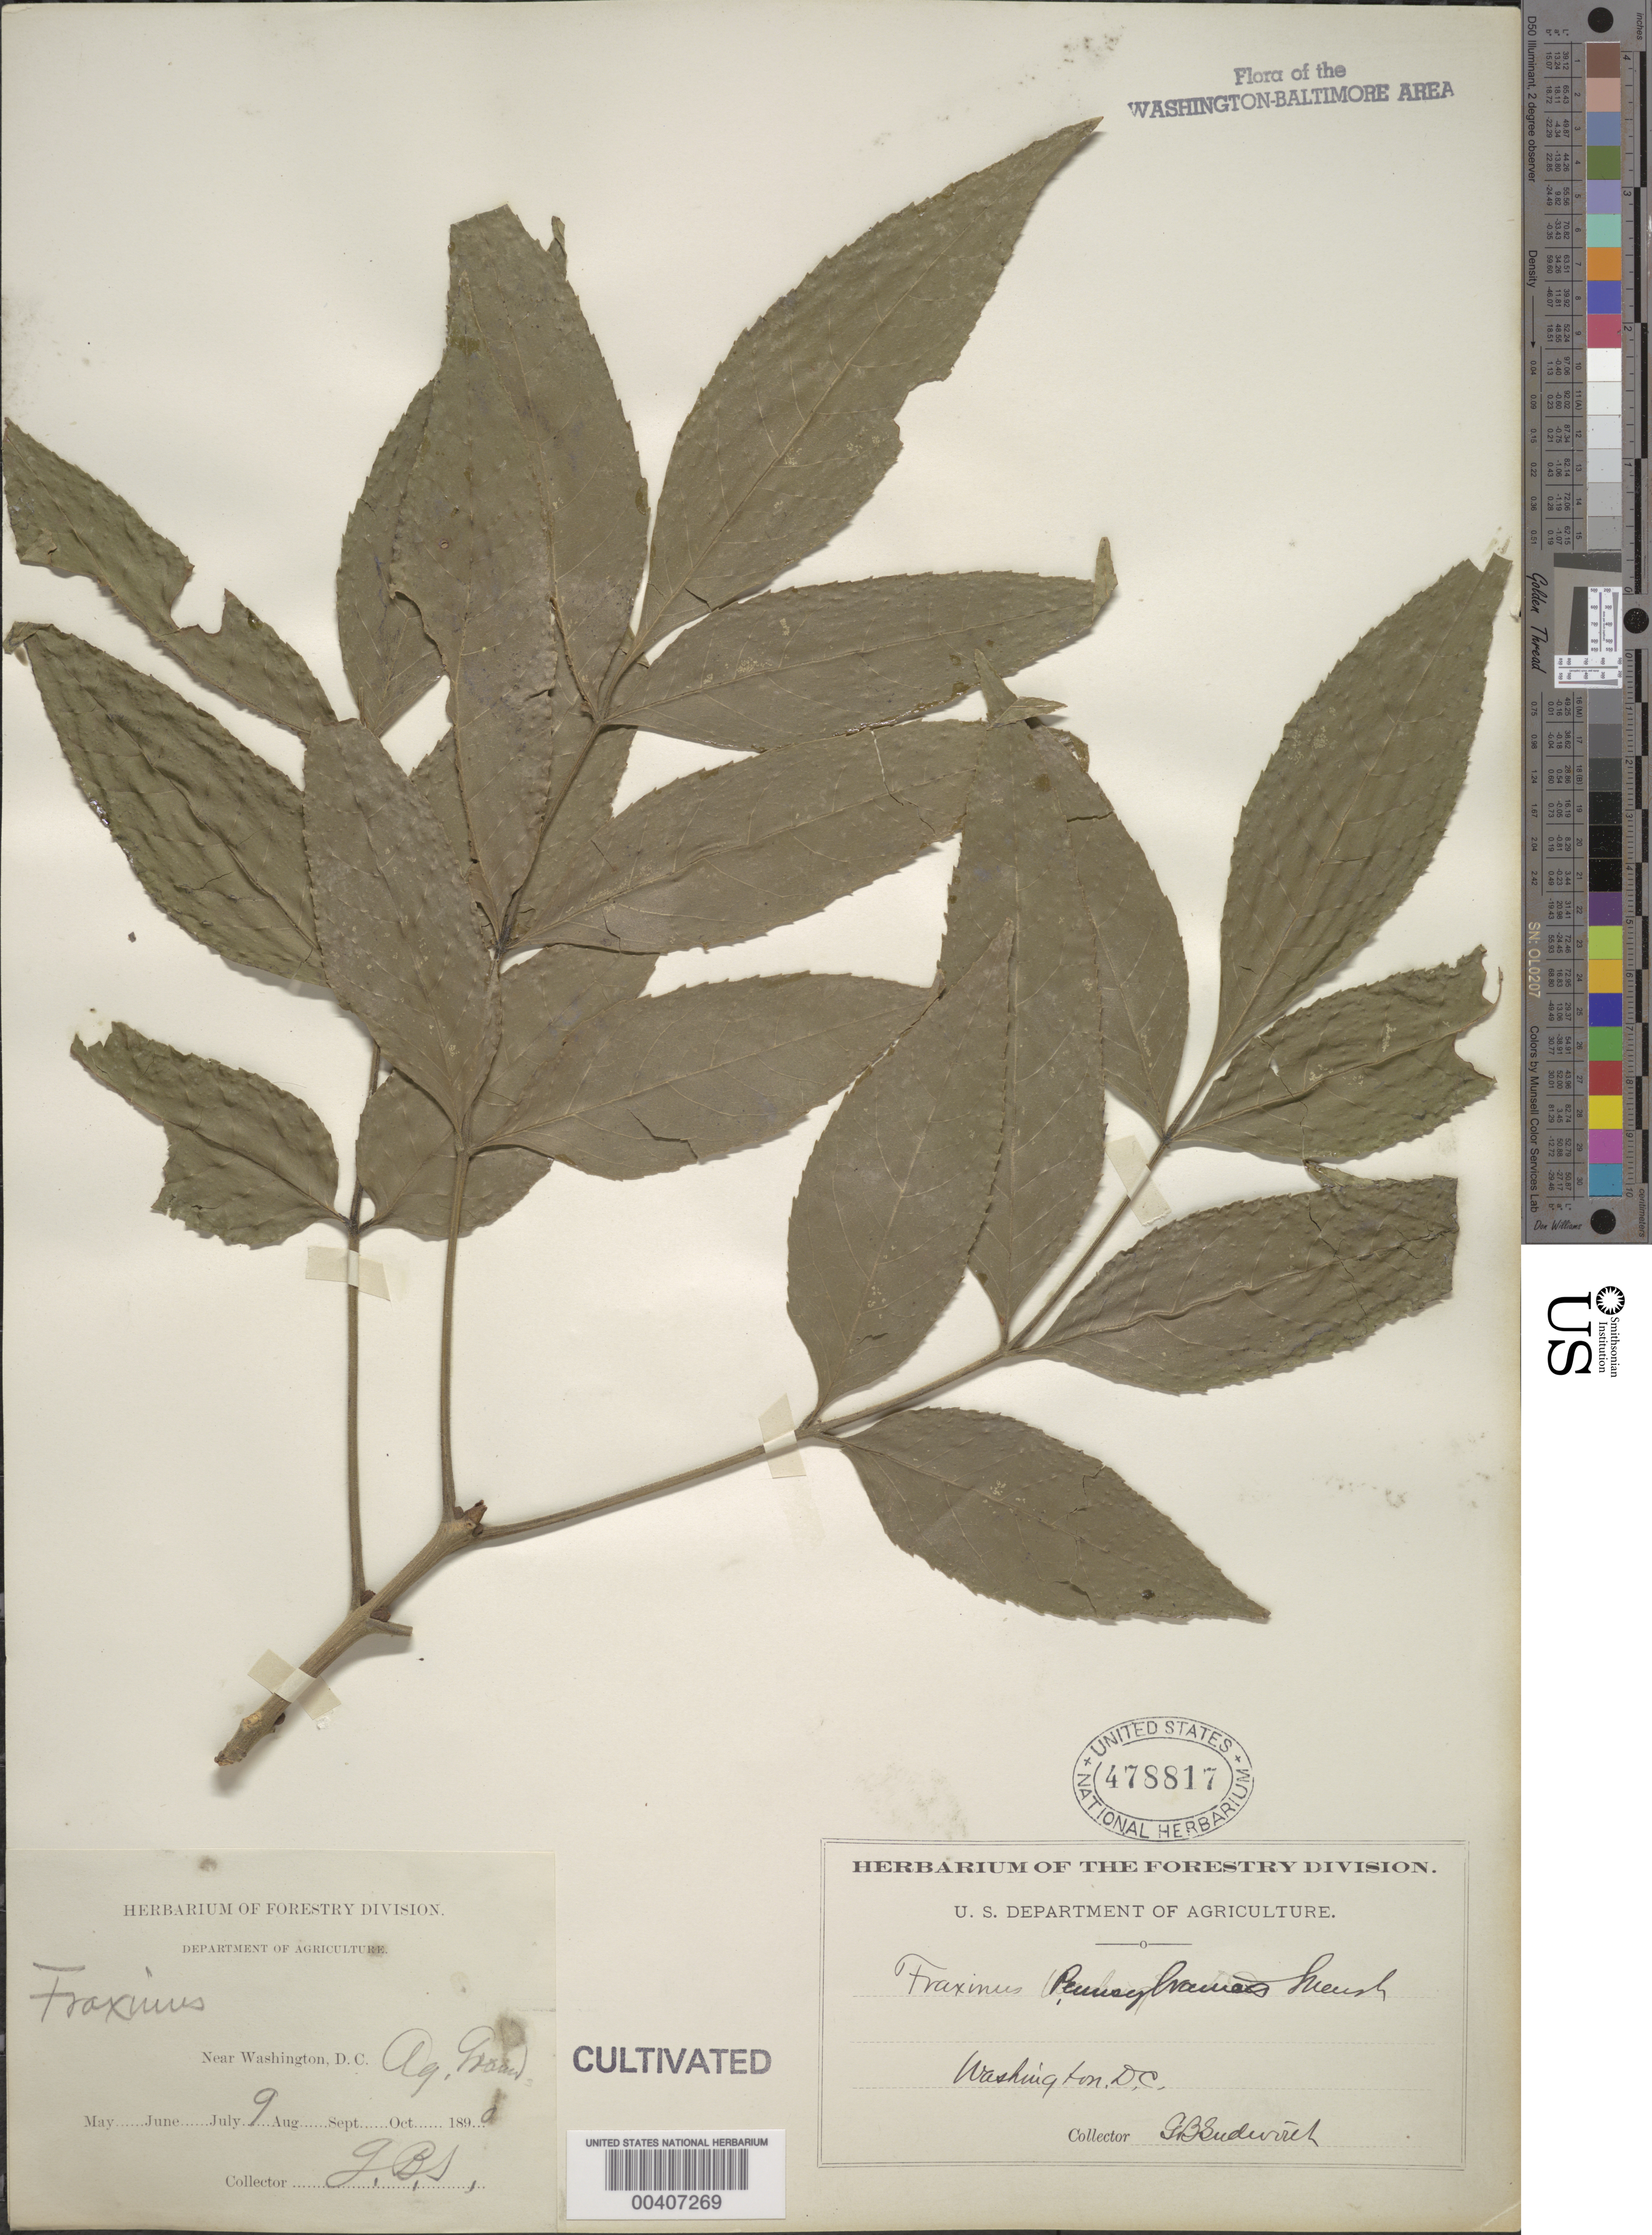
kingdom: Plantae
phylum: Tracheophyta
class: Magnoliopsida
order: Lamiales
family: Oleaceae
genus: Fraxinus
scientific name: Fraxinus pennsylvanica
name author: Marshall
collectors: G. B. Sudworth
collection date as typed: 09 Jul 1890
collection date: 1890-07-09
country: United States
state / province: District of Columbia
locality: Agriculture grounds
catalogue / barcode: US 478817